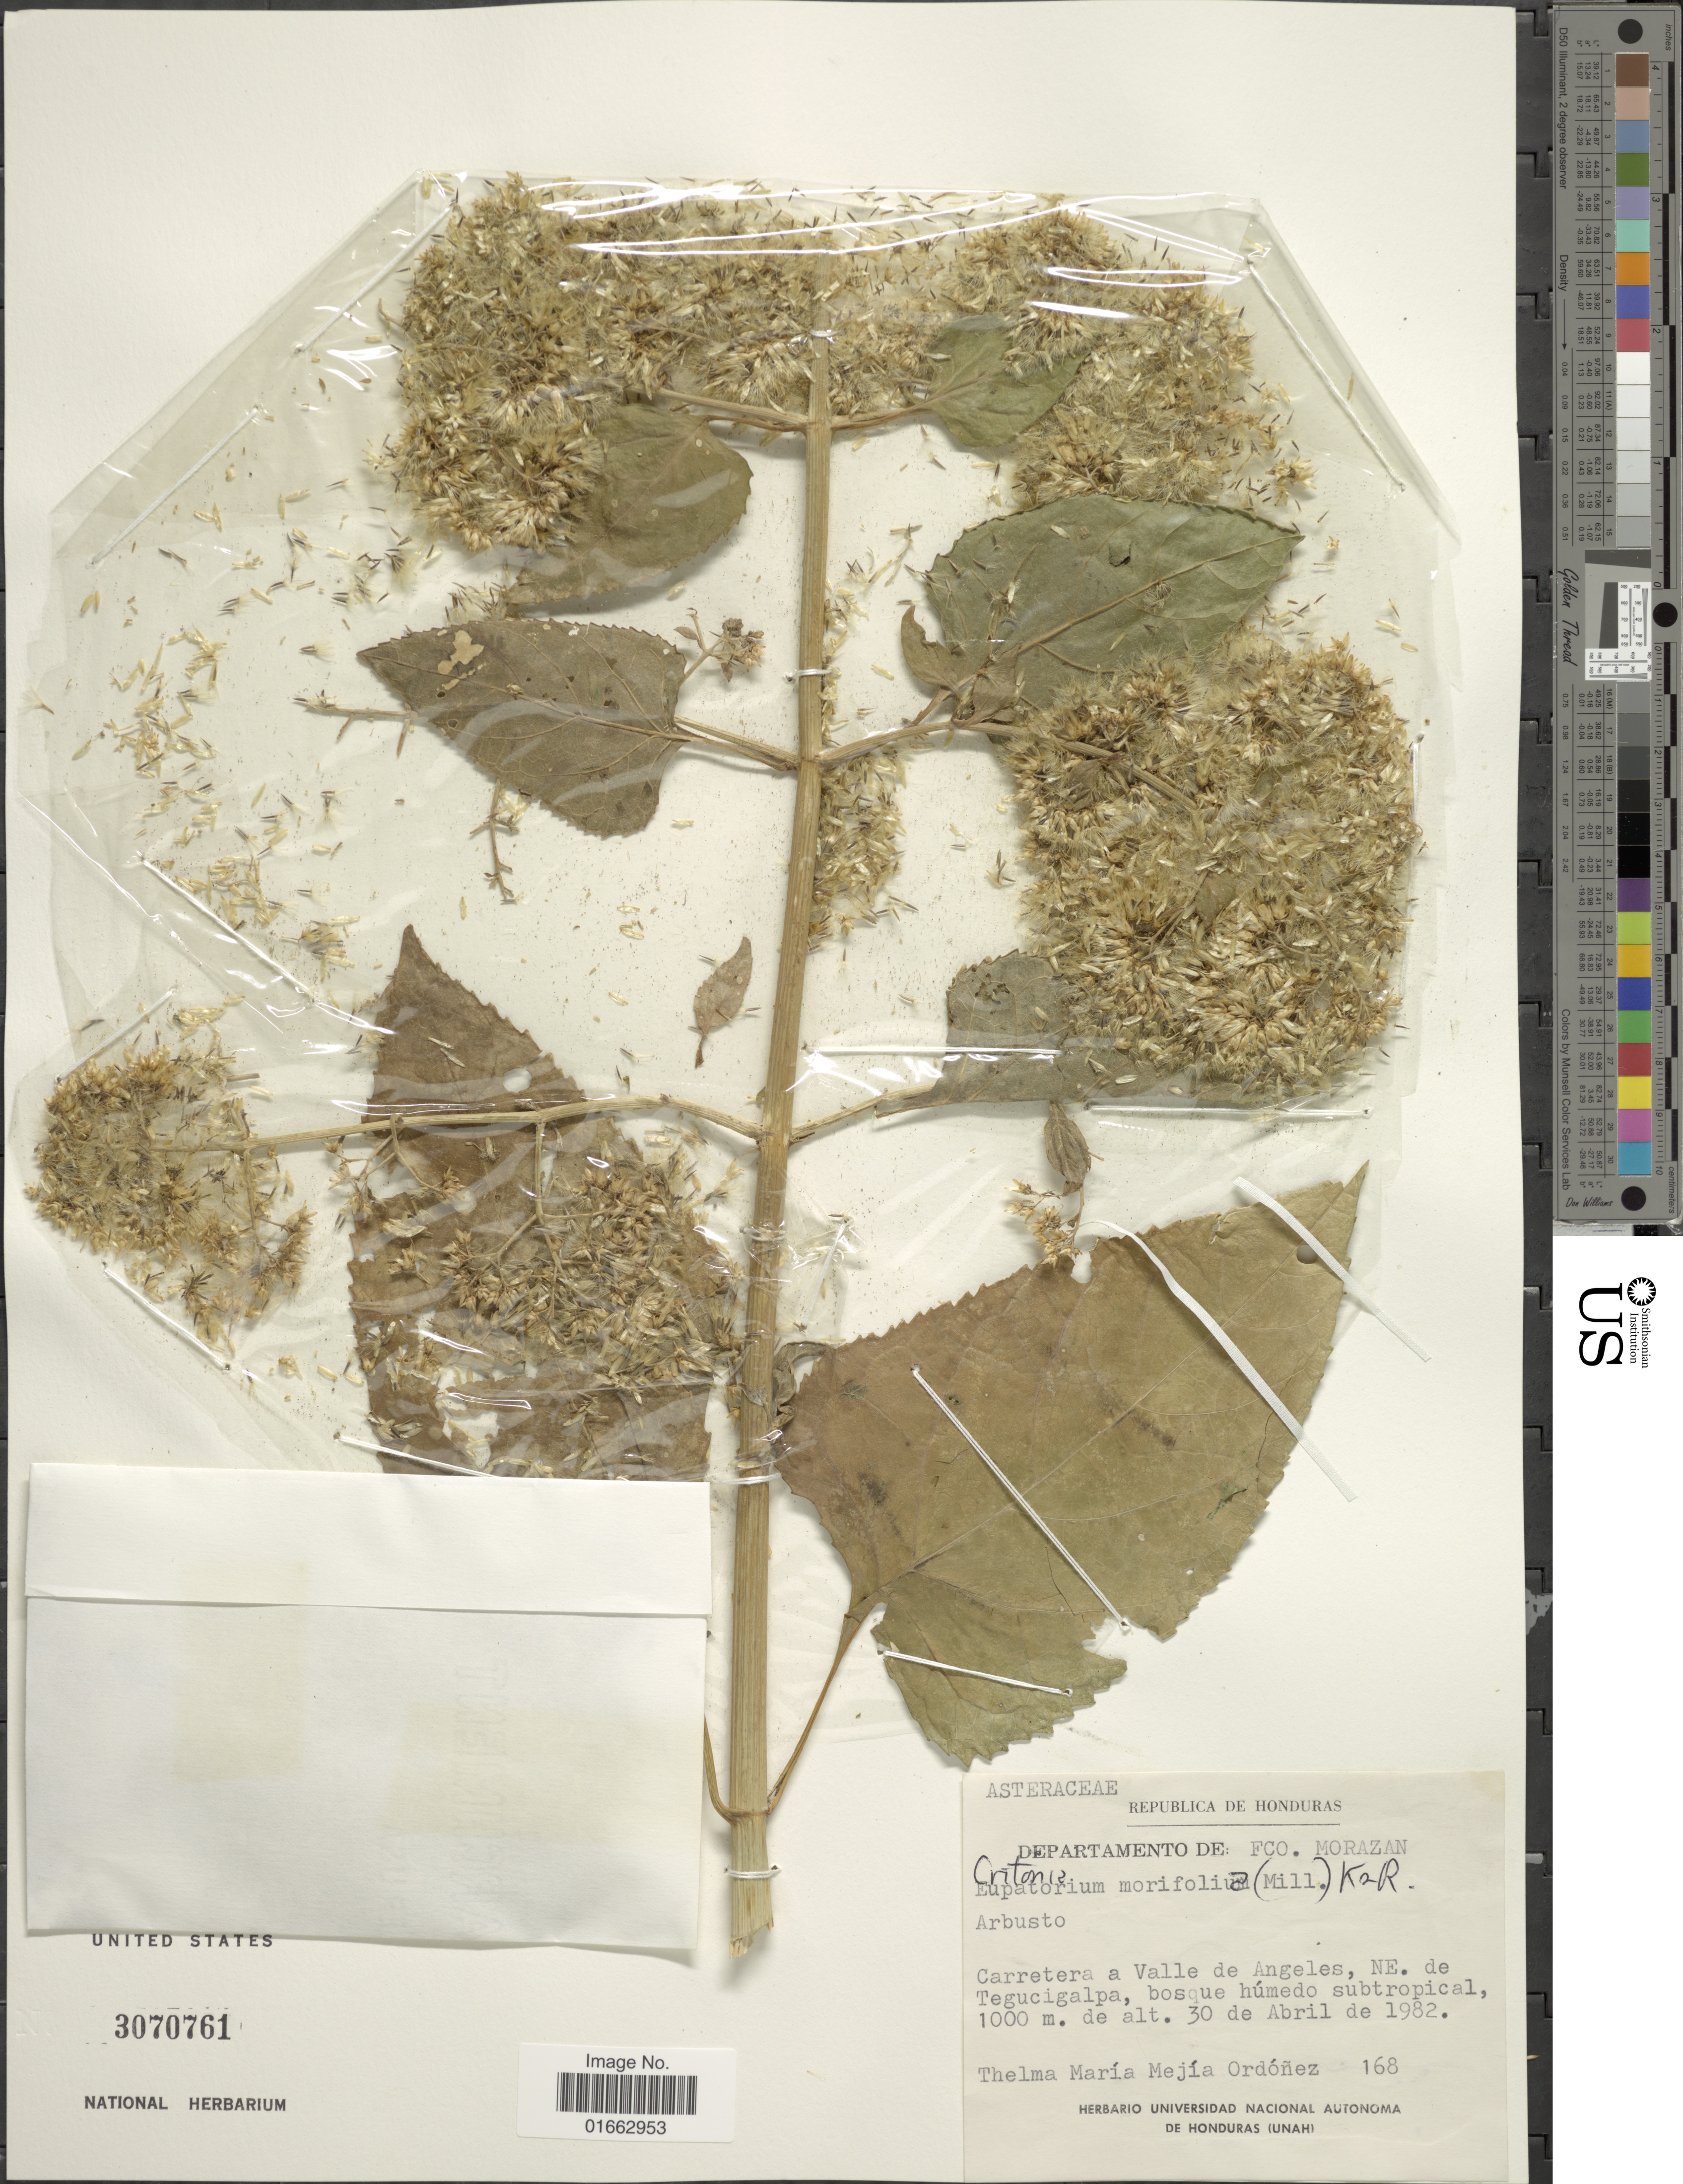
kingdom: Plantae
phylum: Tracheophyta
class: Magnoliopsida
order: Asterales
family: Asteraceae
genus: Critonia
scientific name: Critonia morifolia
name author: (Mill.) R.M. King & H. Rob.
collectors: T. Mejía Ordóñez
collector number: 168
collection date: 1982-04-30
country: Honduras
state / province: Fco. Morazán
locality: Carretera a Valle de Angeles, NE. de Tegucigalpa, bosque húmedo subtropical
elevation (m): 1000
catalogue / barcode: US 3070761